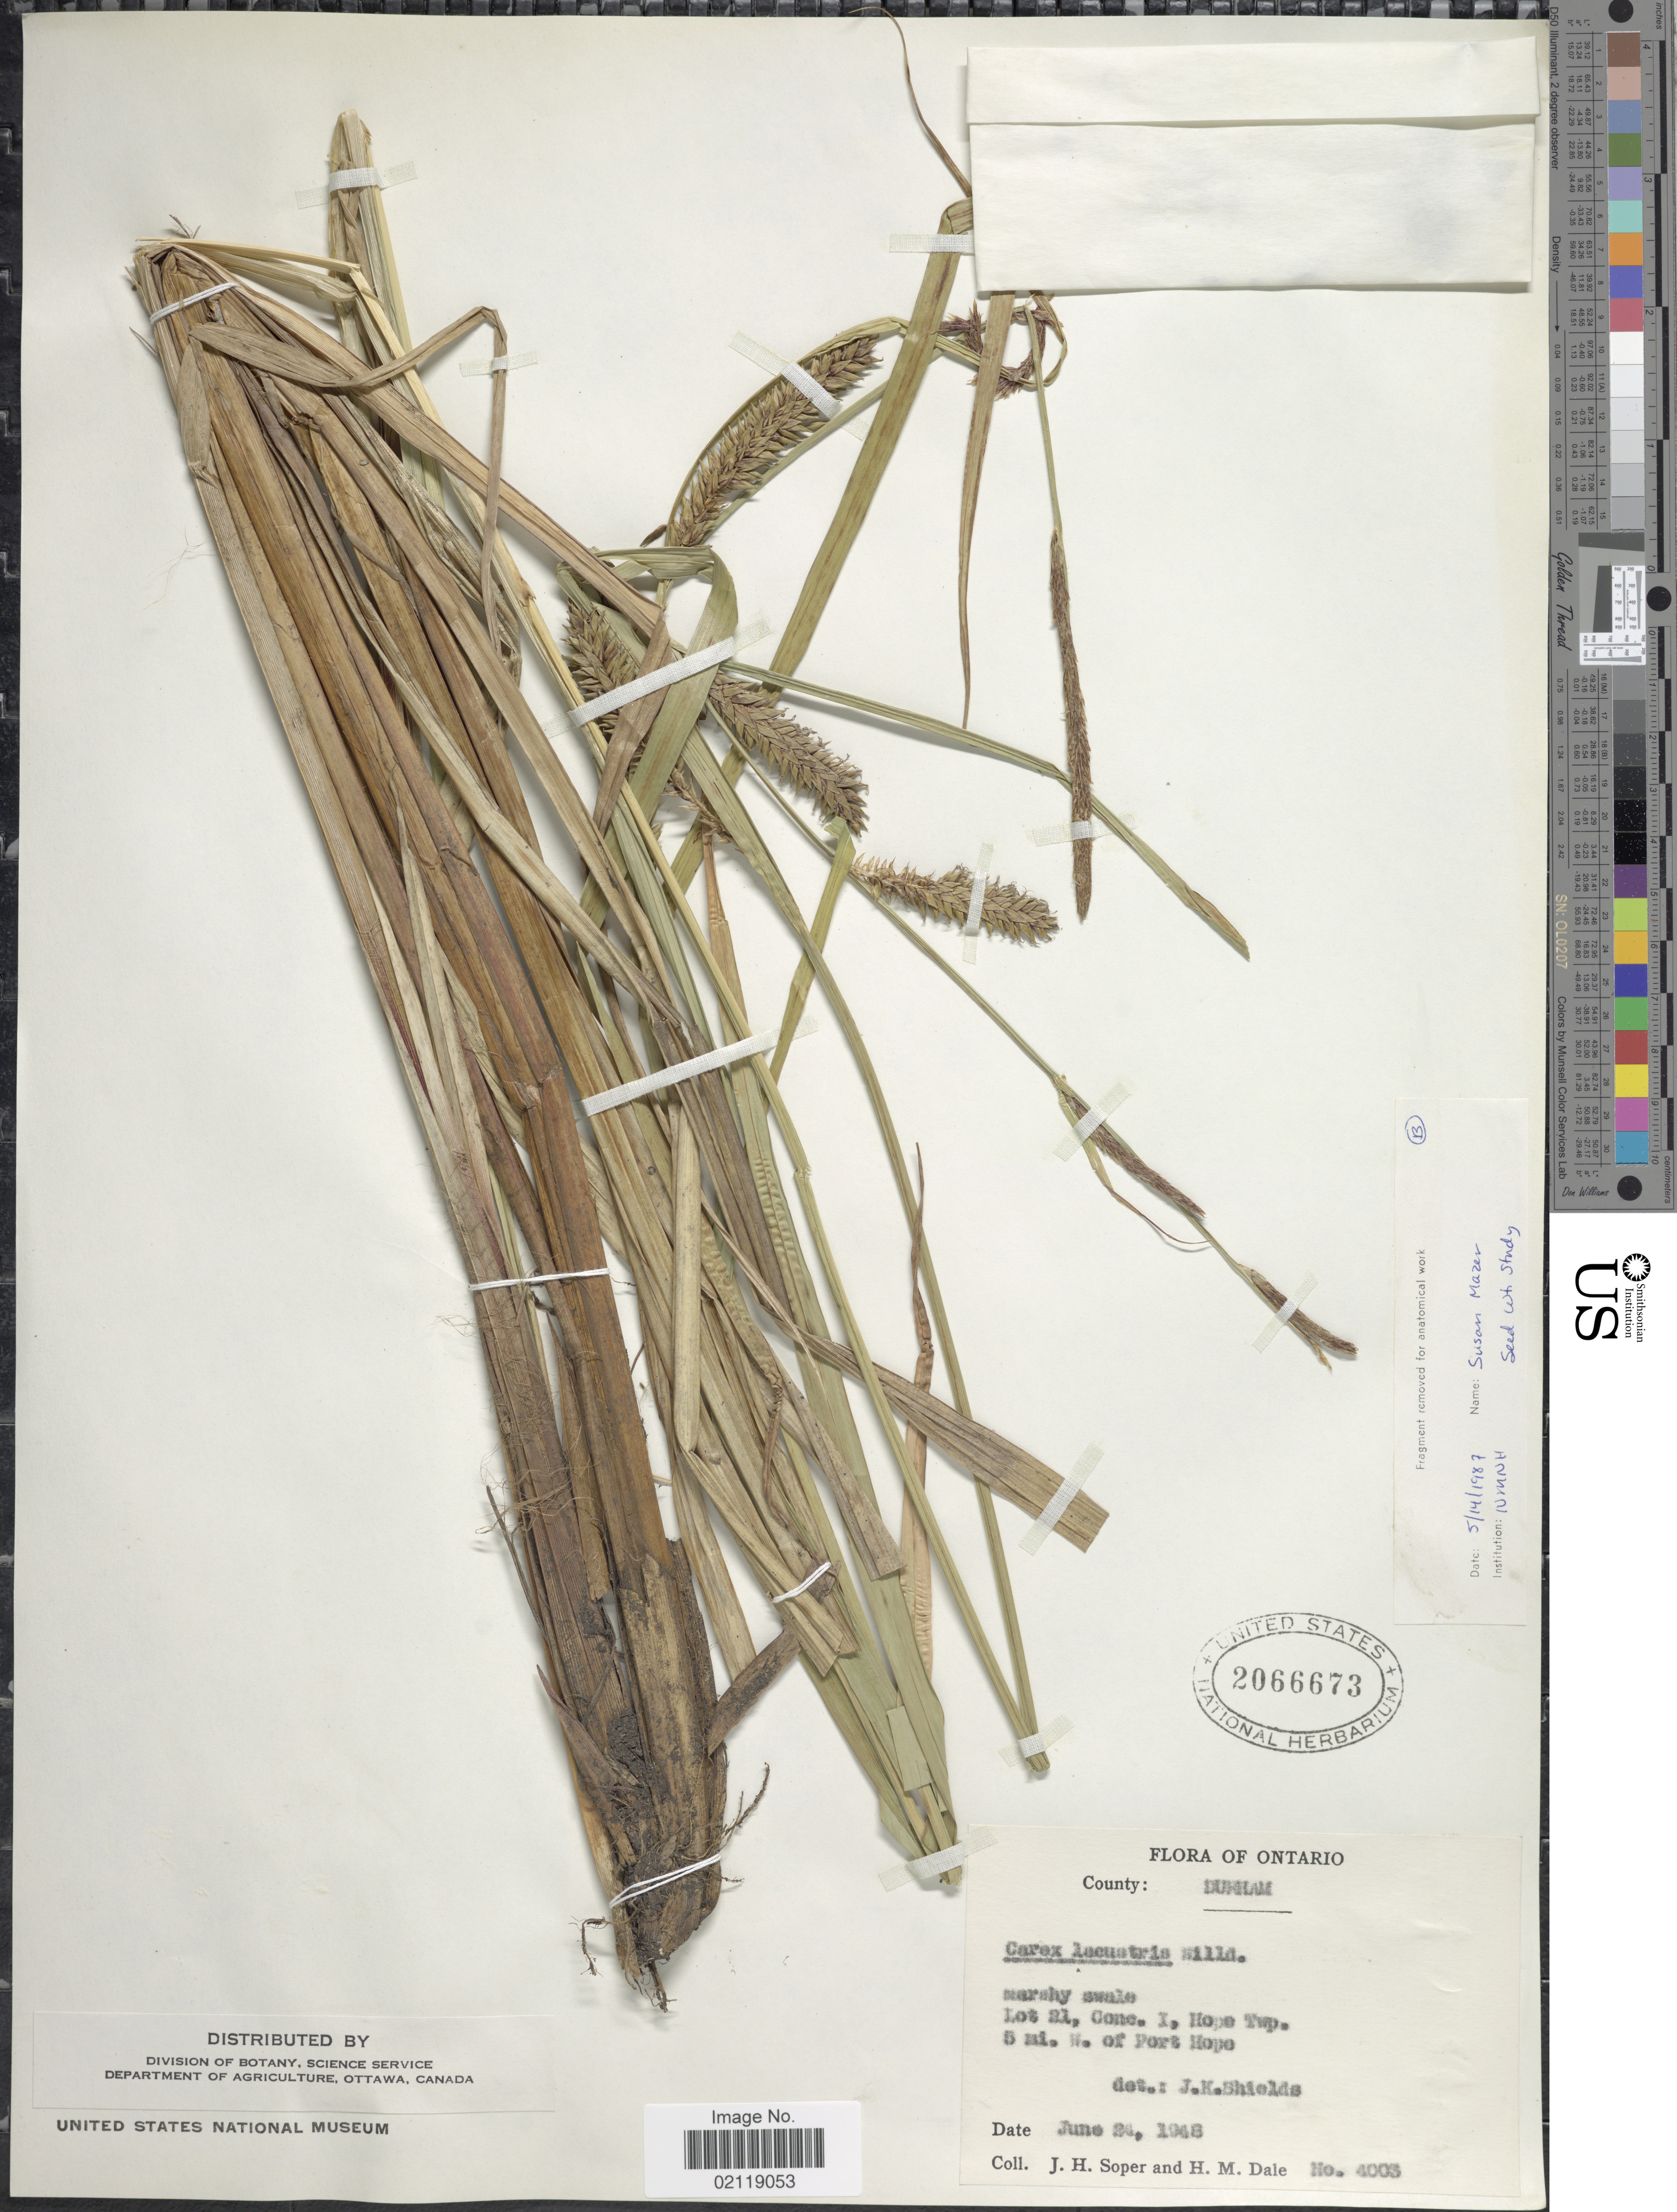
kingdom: Plantae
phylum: Tracheophyta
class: Liliopsida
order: Poales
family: Cyperaceae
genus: Carex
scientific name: Carex lacustris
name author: Willd.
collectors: J. H. Soper & H. M. Dale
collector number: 4003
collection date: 1948-06-24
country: Canada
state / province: Ontario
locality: County Dublin. Marshy swale. Lot 21, Cone. I. Hope Twp. 5 mi. W. of Port Hope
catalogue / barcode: US 2066673